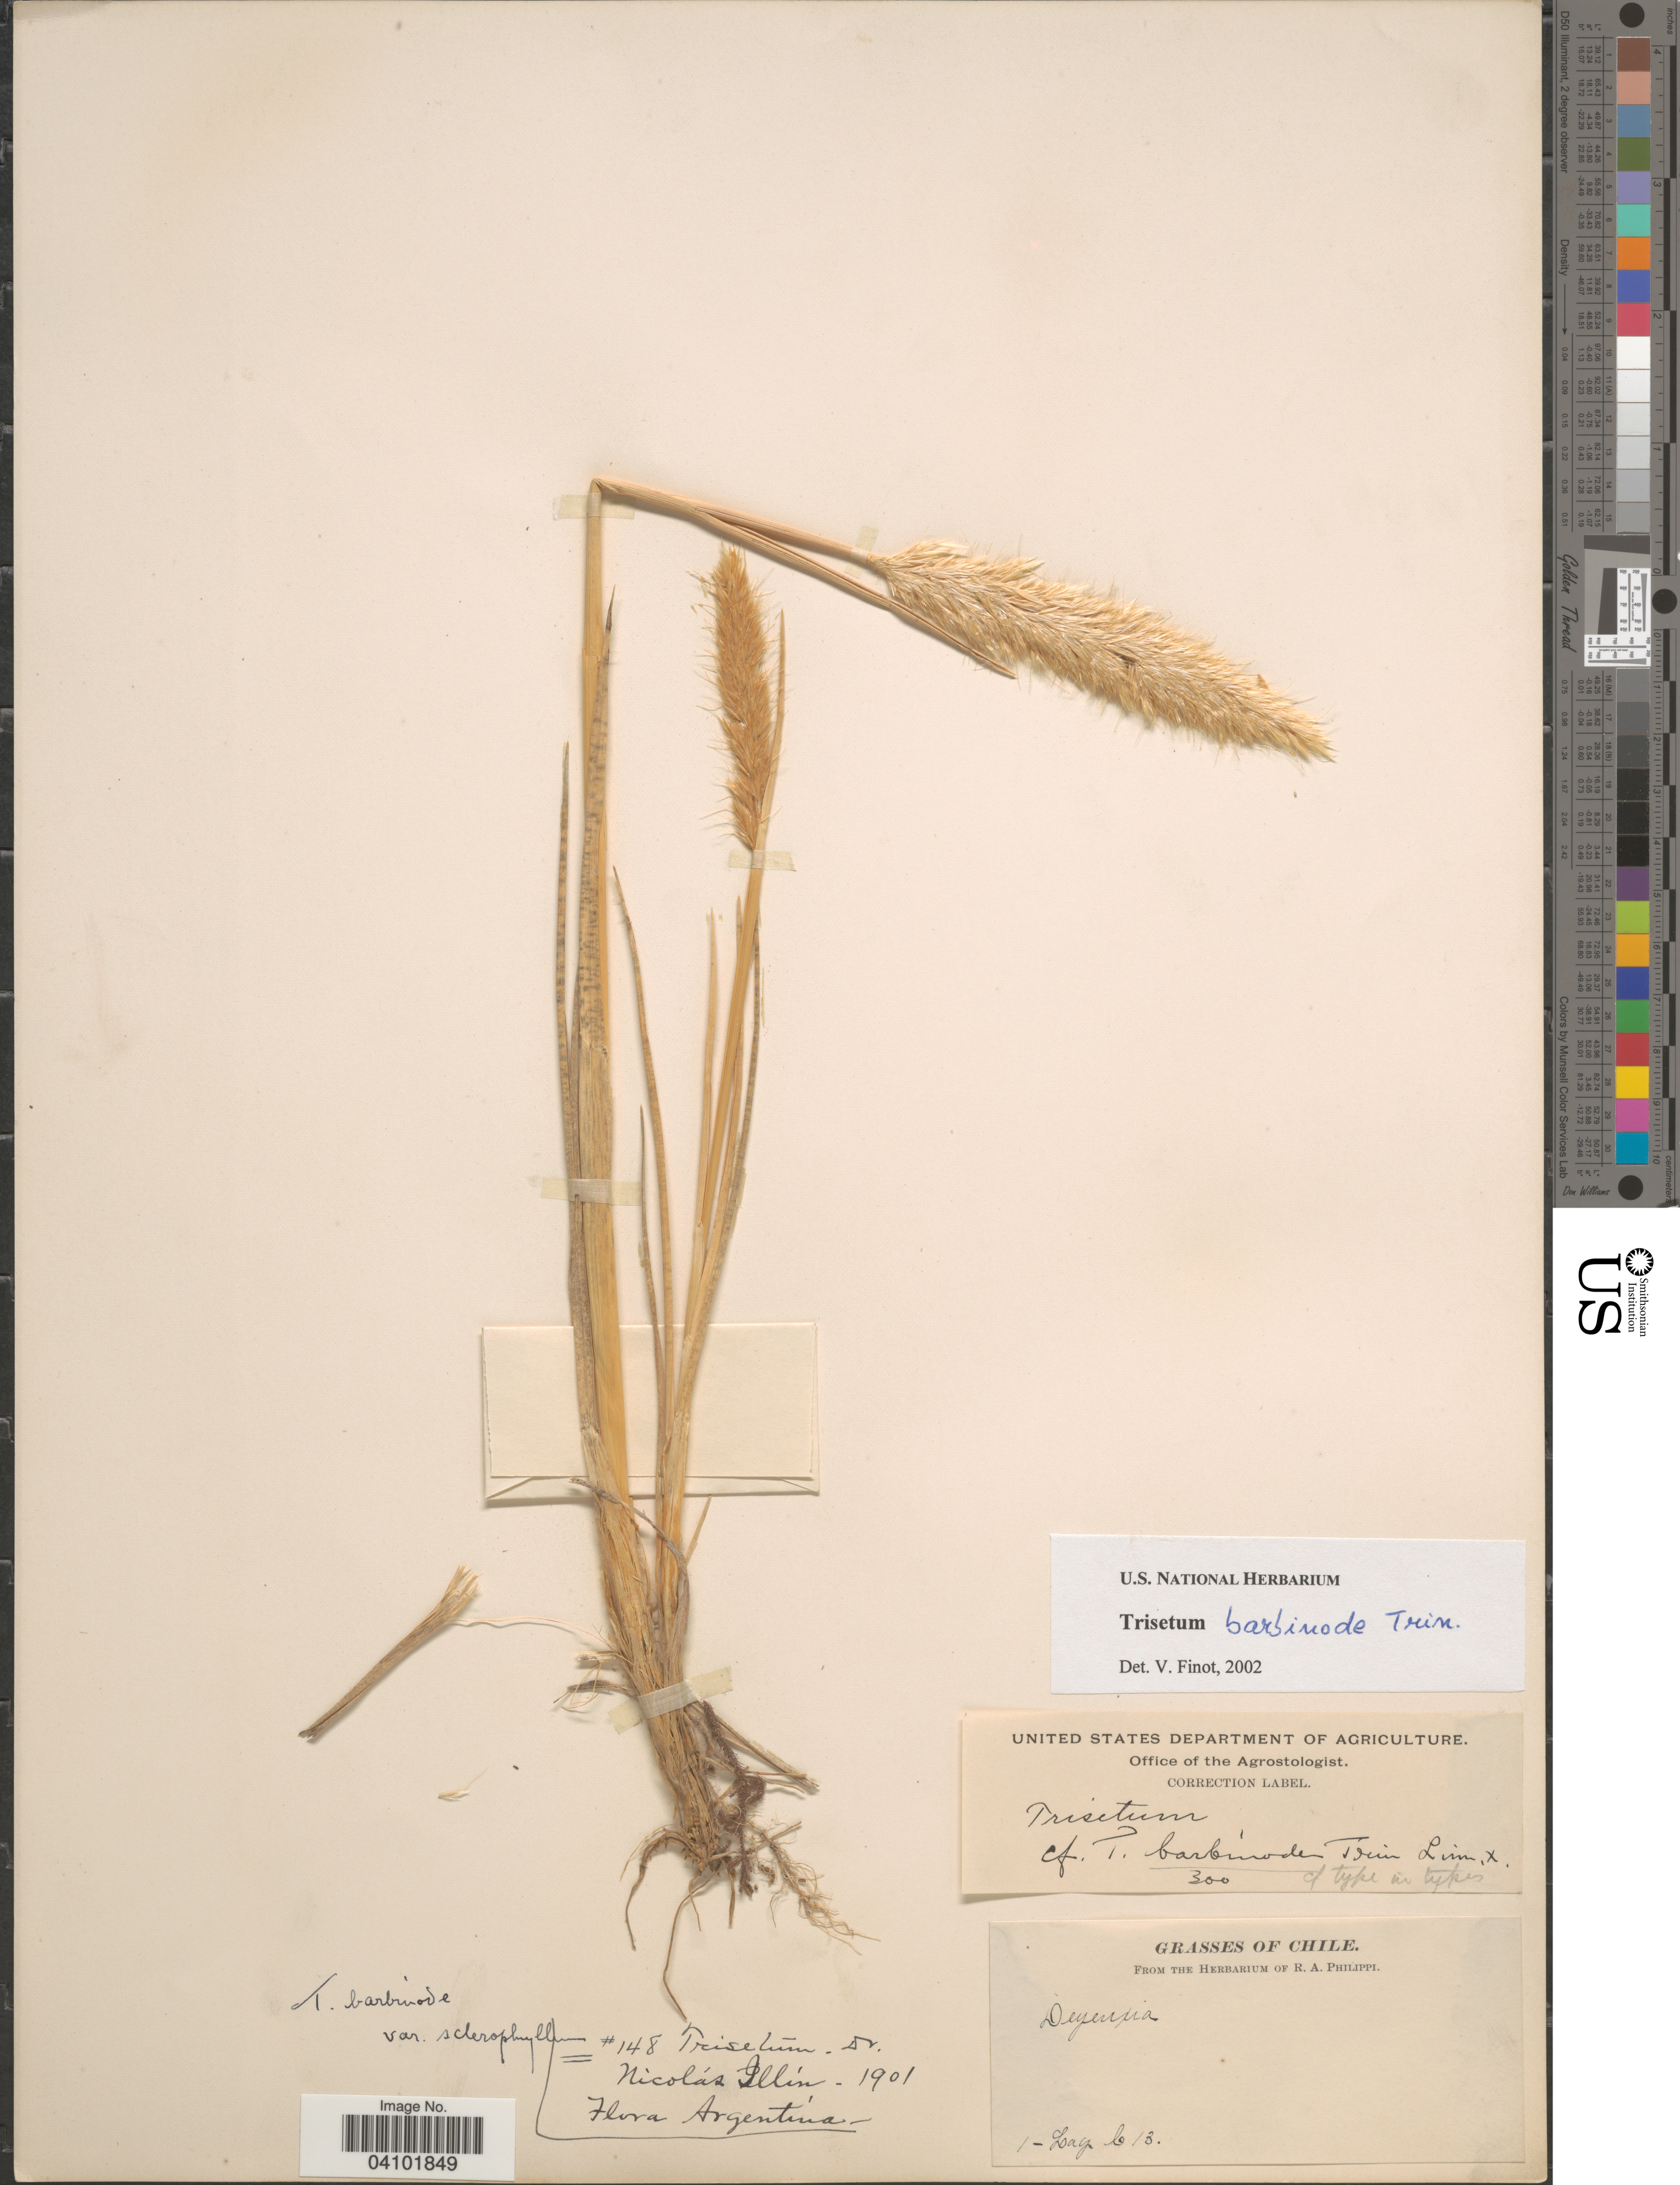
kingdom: Plantae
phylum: Tracheophyta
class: Liliopsida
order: Poales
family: Poaceae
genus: Koeleria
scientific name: Koeleria barbinodis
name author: (Trin.) Barberá et al.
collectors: Lay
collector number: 1?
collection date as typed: Transcribed d/m/y: /10/13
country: Chile